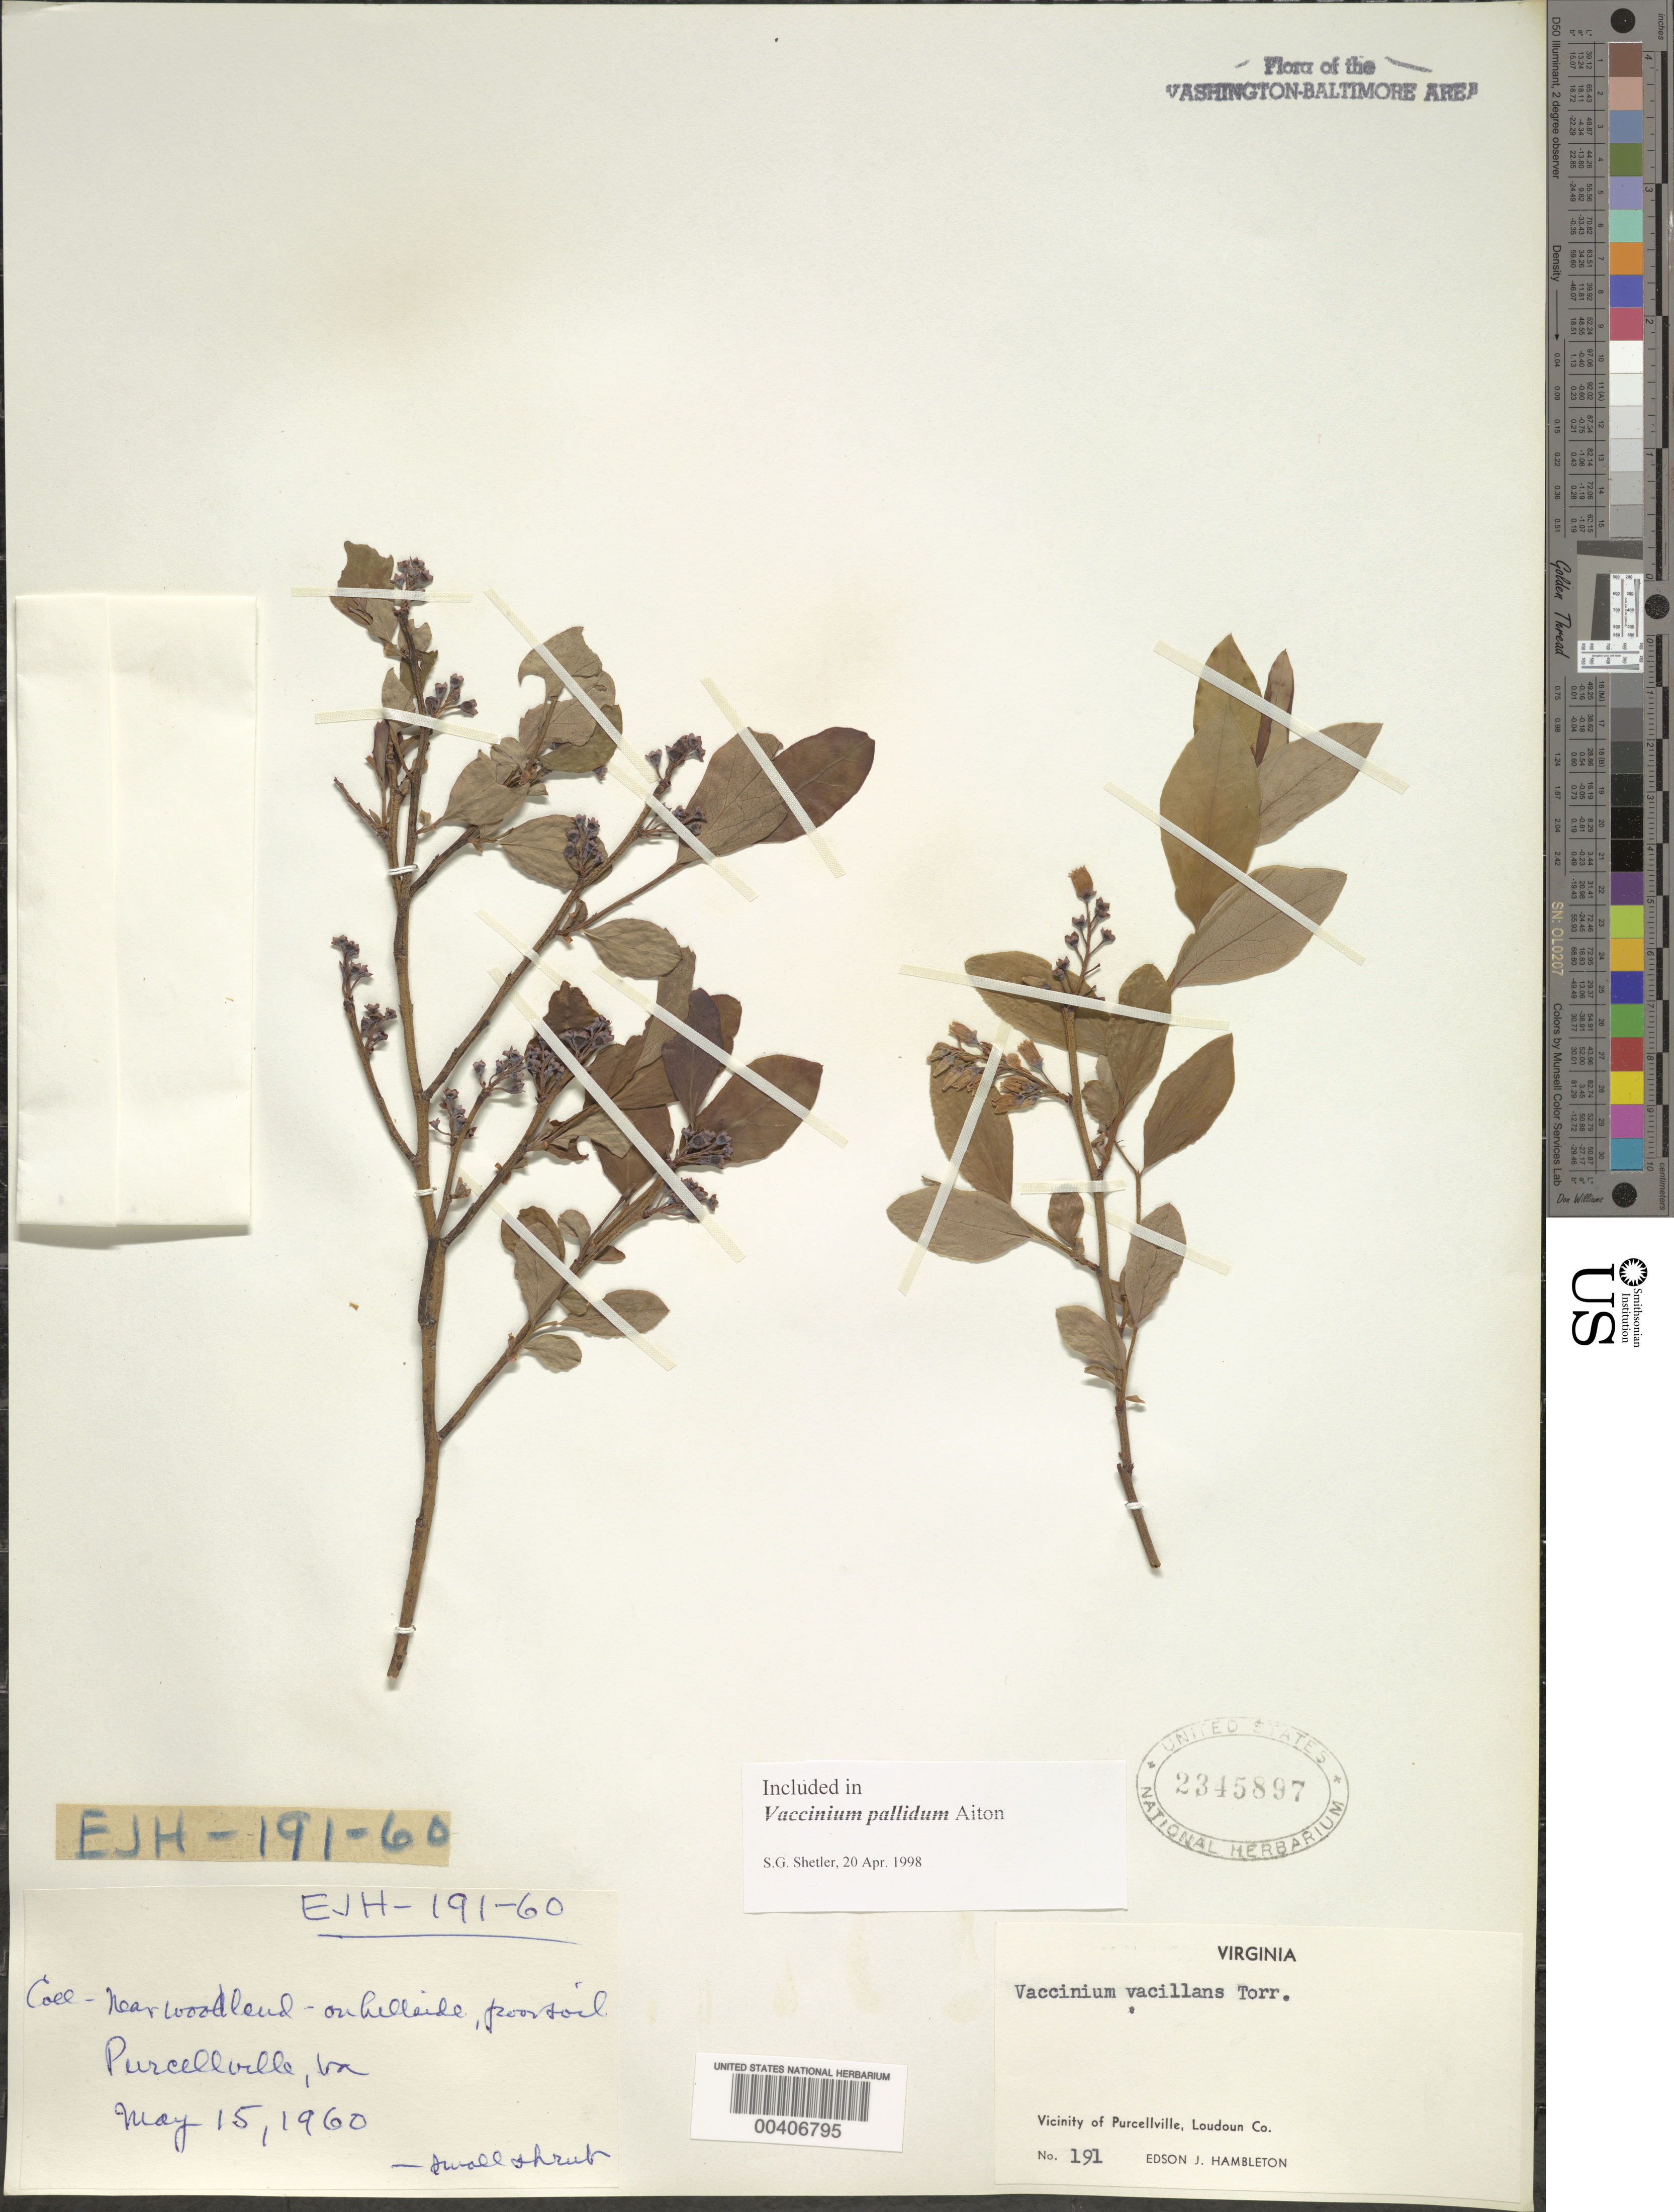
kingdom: Plantae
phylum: Tracheophyta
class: Magnoliopsida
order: Ericales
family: Ericaceae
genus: Vaccinium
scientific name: Vaccinium pallidum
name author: Aiton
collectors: E. Hambleton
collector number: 191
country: United States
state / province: Virginia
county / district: Loudoun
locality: Purcellville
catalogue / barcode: US 2345897